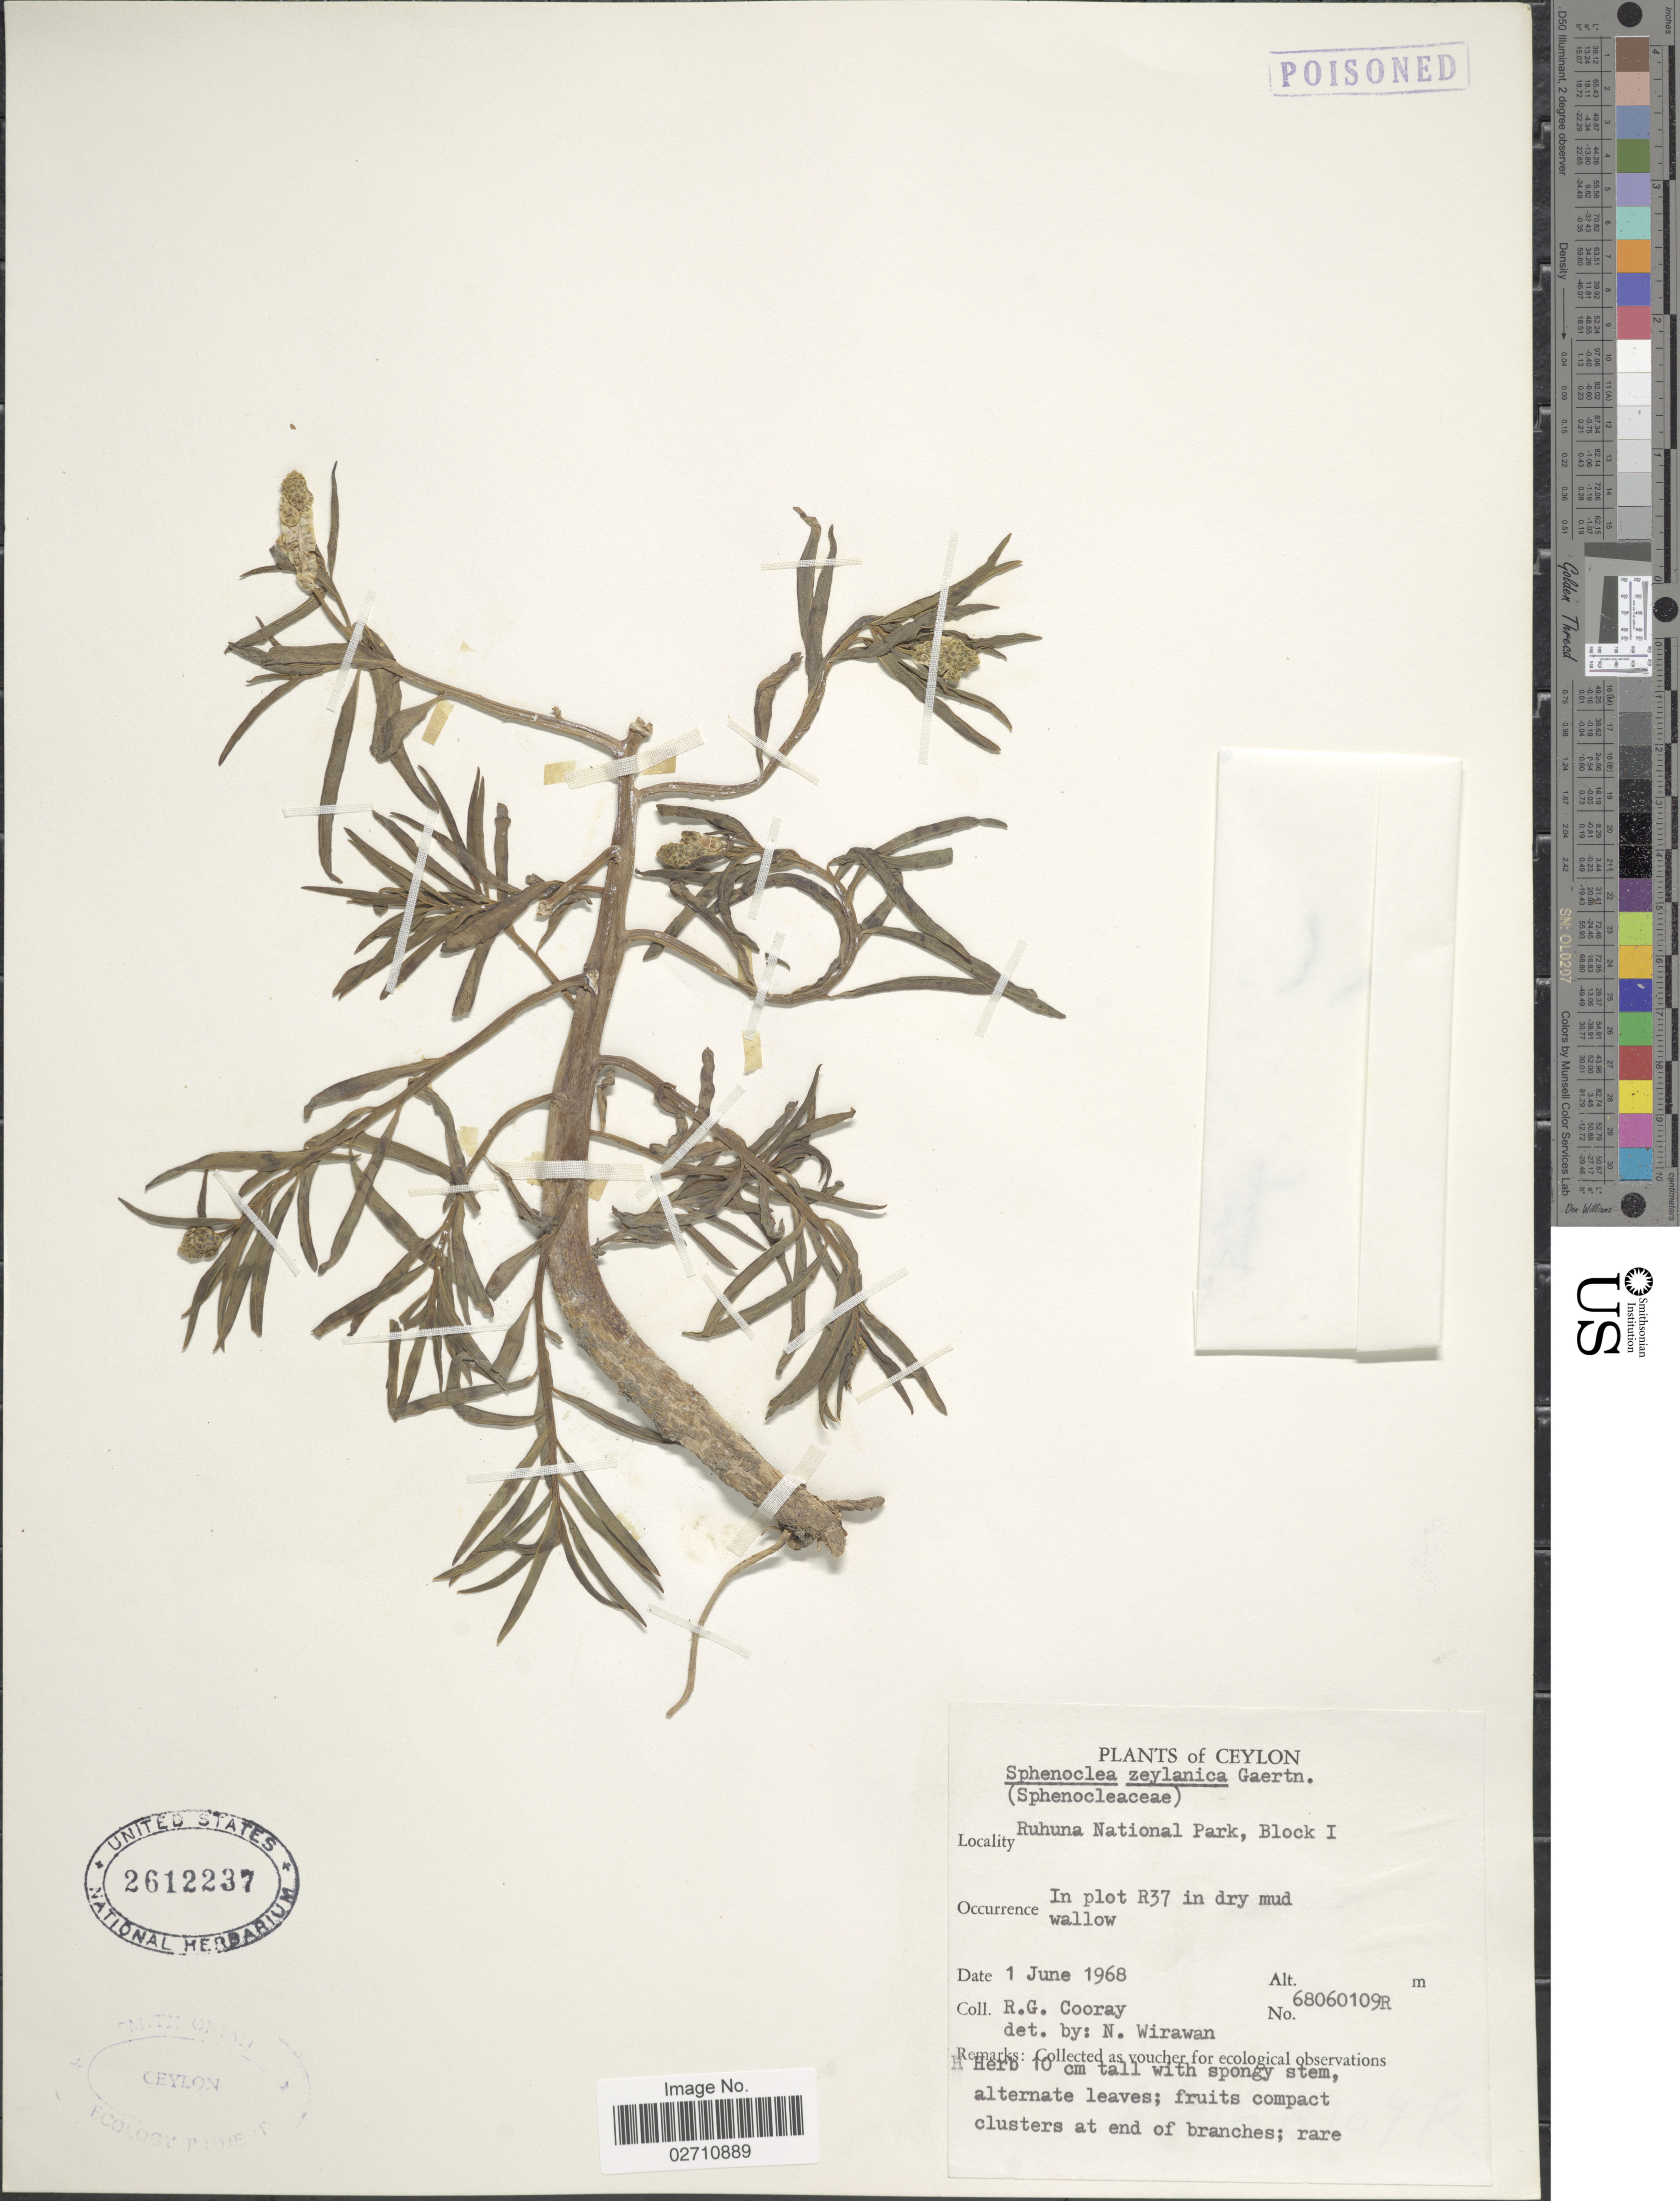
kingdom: Plantae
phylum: Tracheophyta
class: Magnoliopsida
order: Solanales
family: Sphenocleaceae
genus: Sphenoclea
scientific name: Sphenoclea zeylanica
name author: Gaertn.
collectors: R. Cooray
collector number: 68060109R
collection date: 1968-06-01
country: Sri Lanka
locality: Ceylon. Ruhuna National Park, Block I. In plot R37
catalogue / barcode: US 2612237